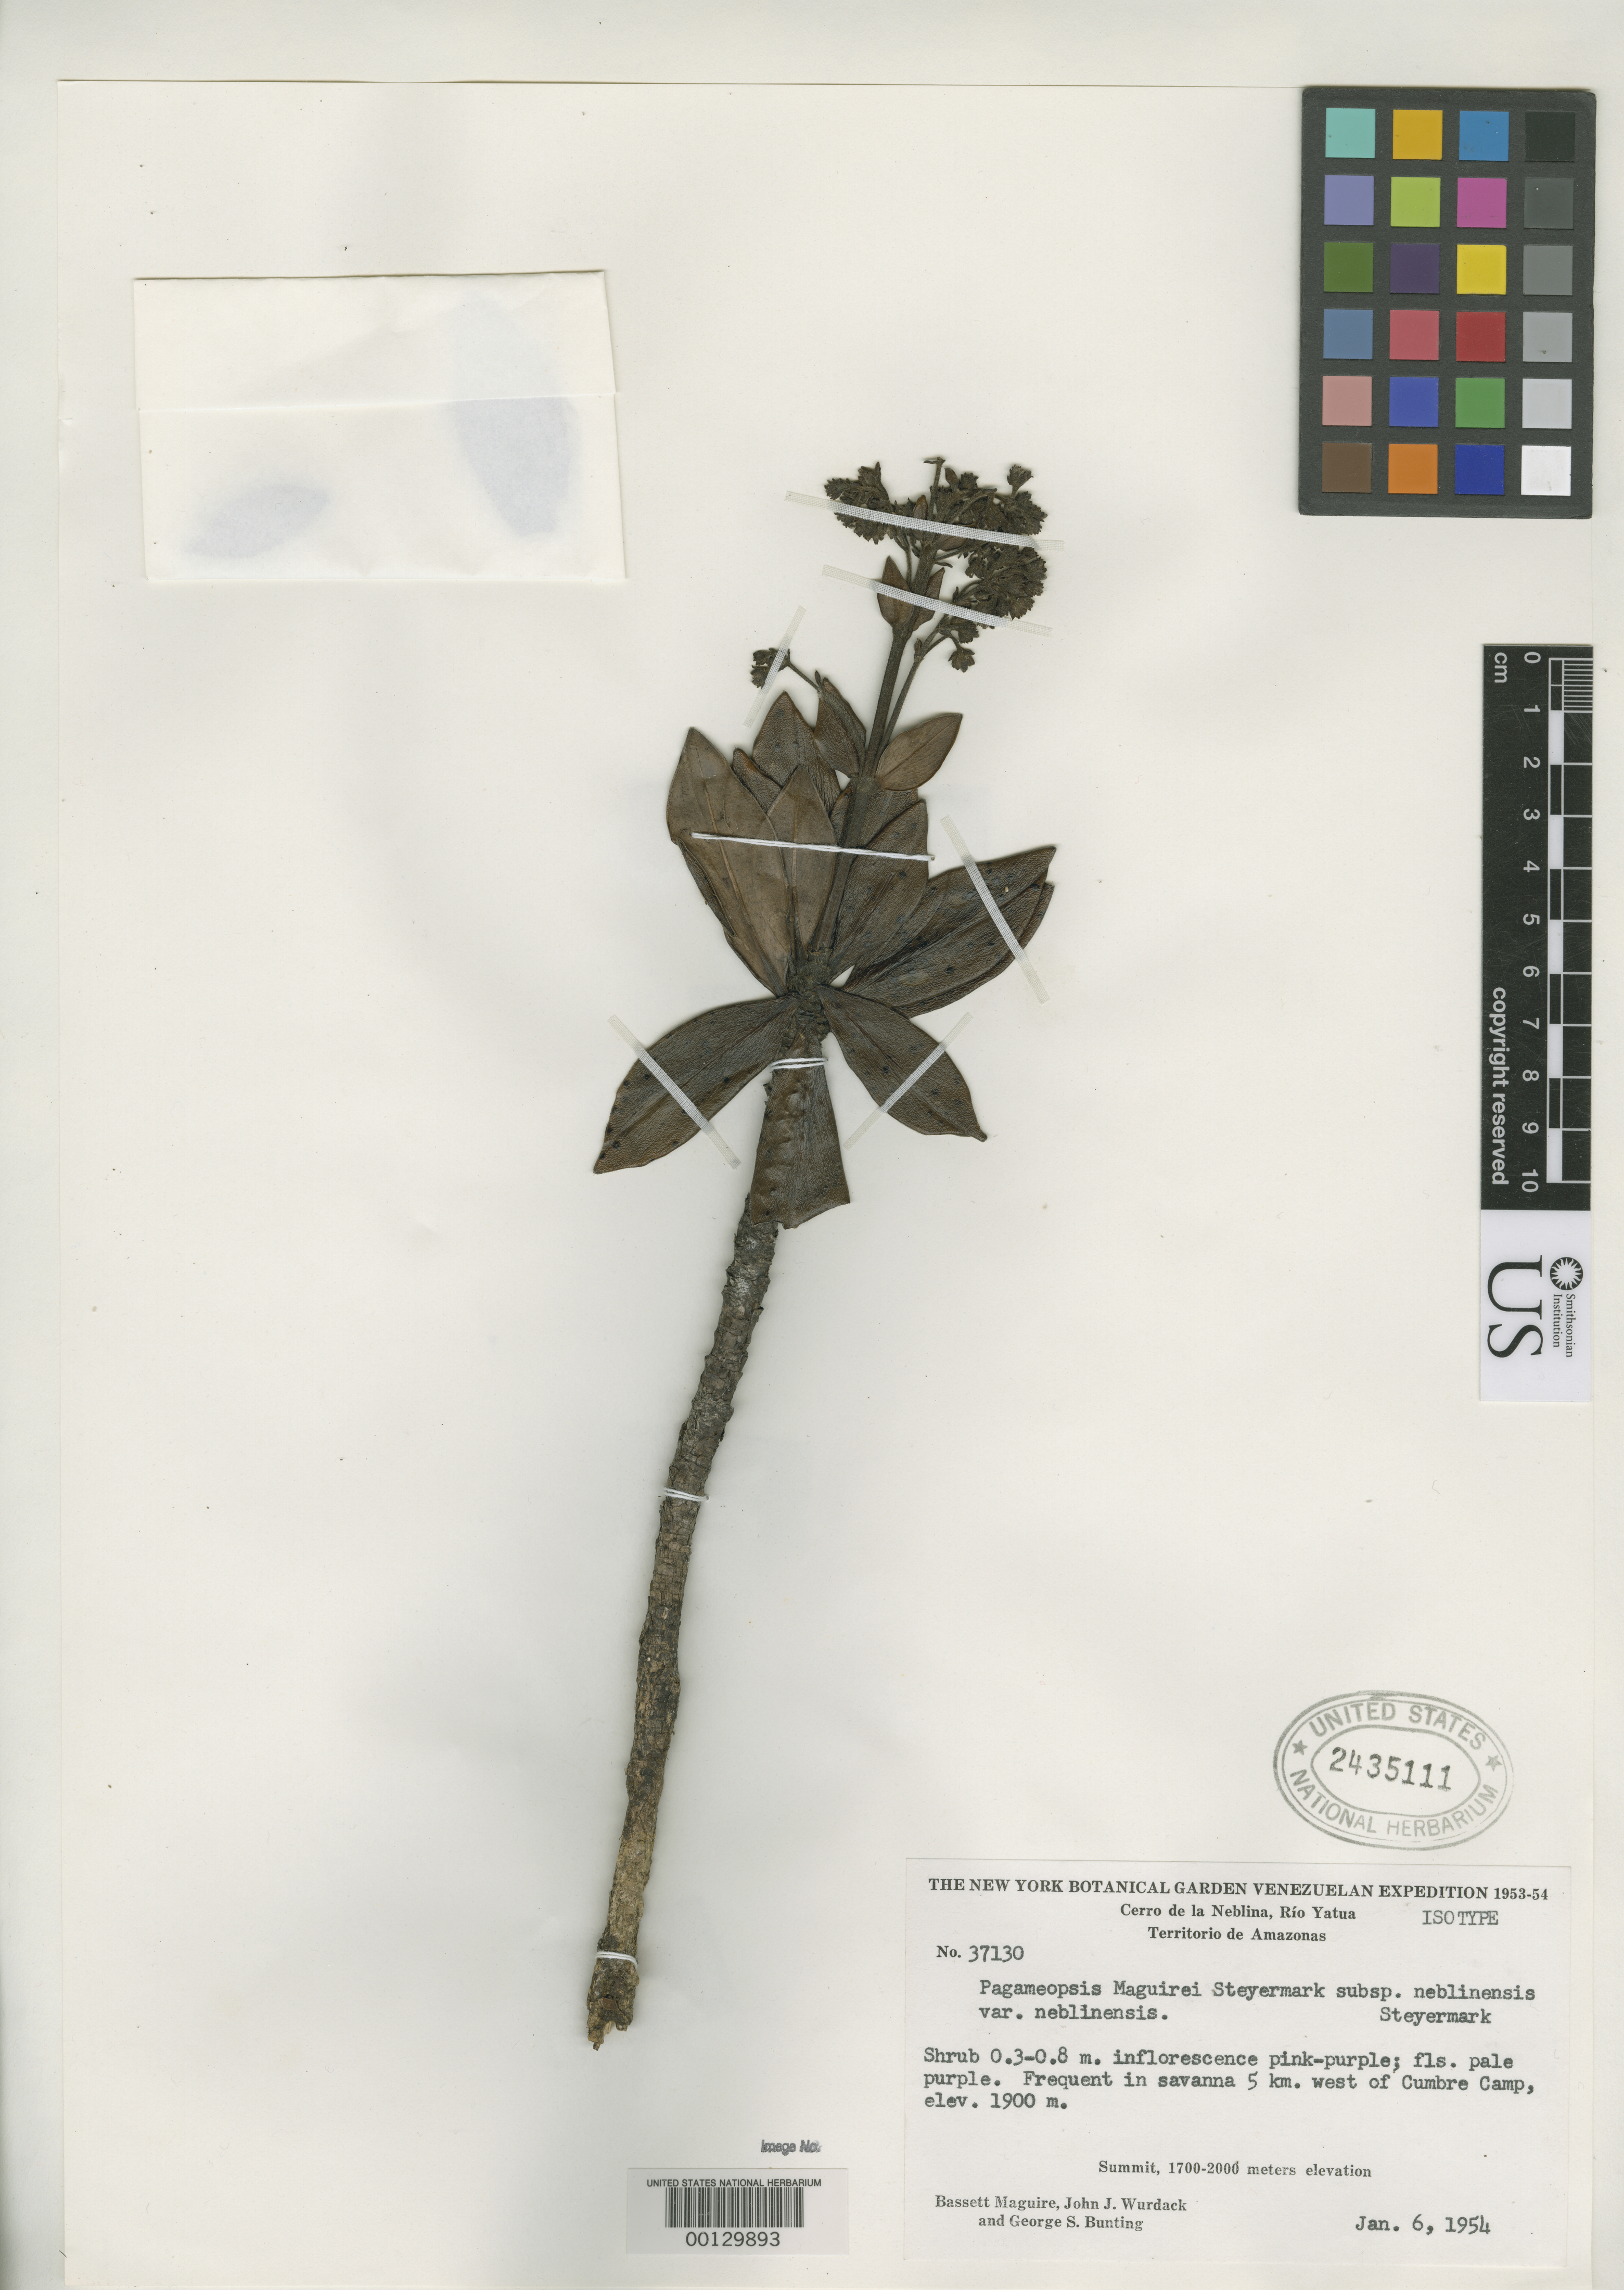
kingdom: Plantae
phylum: Tracheophyta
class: Magnoliopsida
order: Gentianales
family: Rubiaceae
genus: Pagameopsis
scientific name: Pagameopsis maguirei subsp. neblinensis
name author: Steyerm.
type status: Isotype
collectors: B. Maguire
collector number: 37130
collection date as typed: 06 Jan 1954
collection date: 1954-01-06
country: Venezuela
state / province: Amazonas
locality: Cerro Neblina.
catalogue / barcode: US 2435111